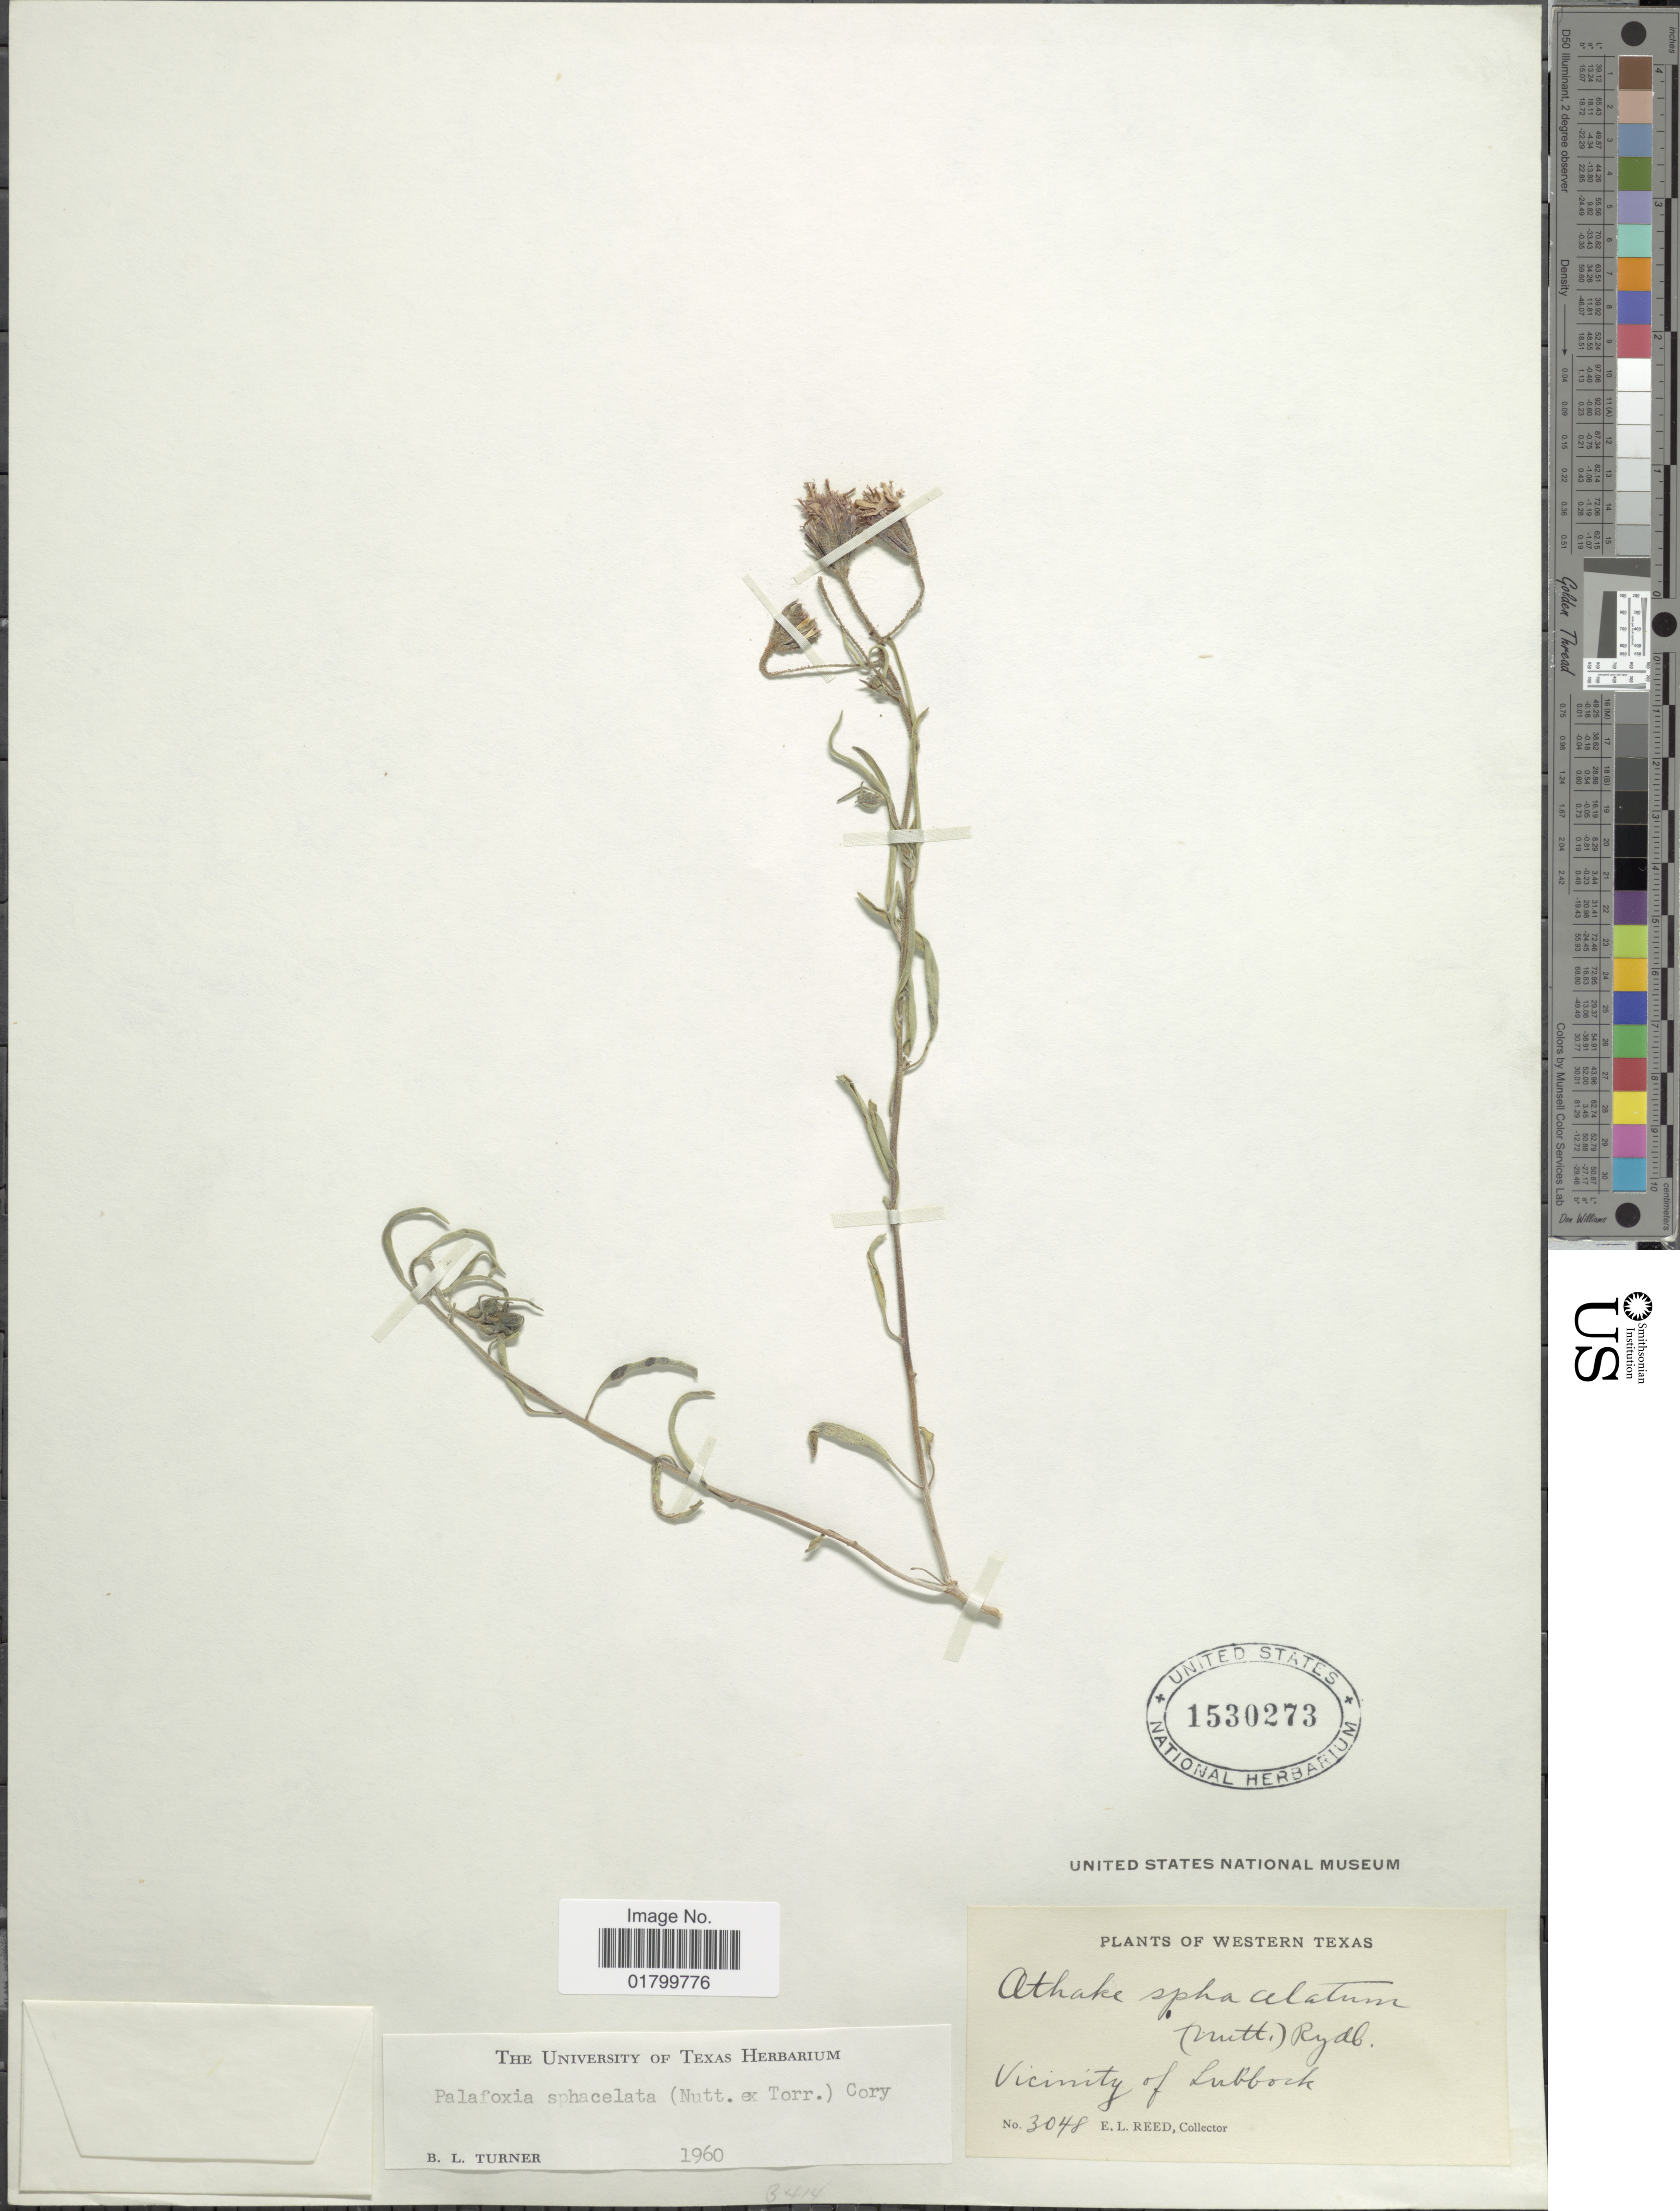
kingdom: Plantae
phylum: Tracheophyta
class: Magnoliopsida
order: Asterales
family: Asteraceae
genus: Palafoxia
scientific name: Palafoxia sphacelata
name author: (Nutt. ex Torr.) Cory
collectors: E. Reed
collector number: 3048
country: United States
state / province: Texas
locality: Vicinity of Lubbock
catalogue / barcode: US 1530273